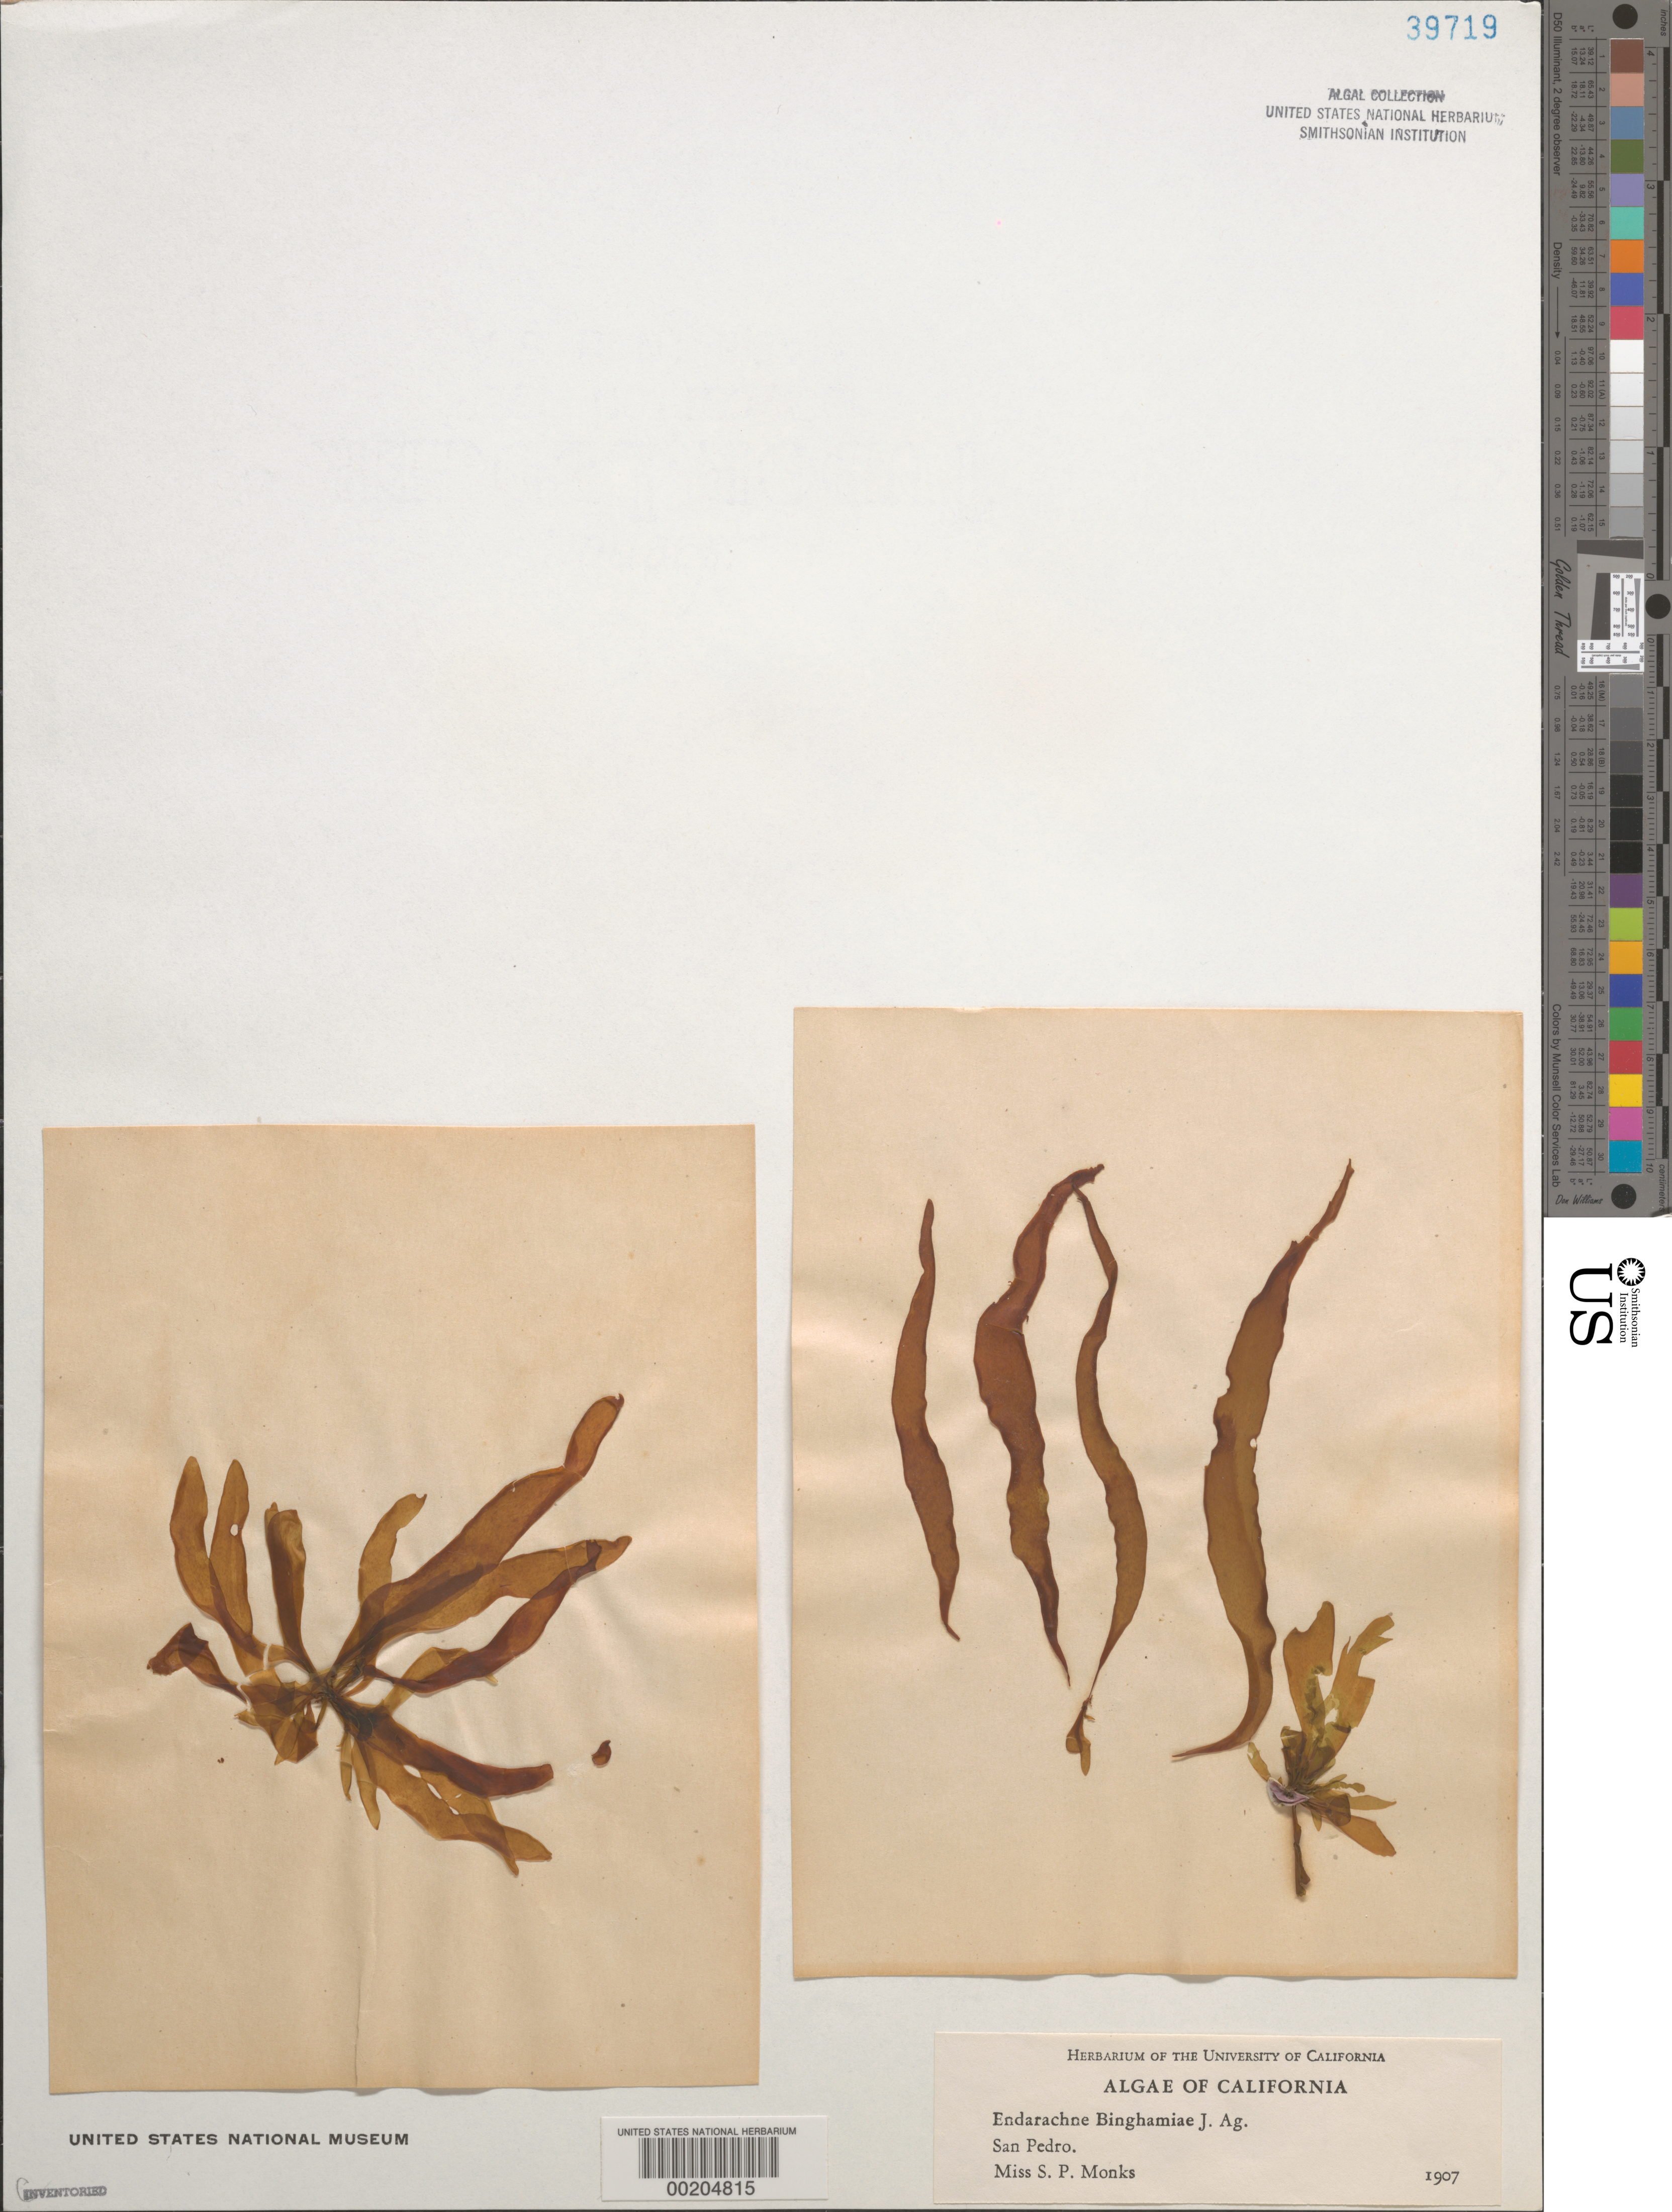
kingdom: Chromista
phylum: Ochrophyta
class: Phaeophyceae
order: Scytosiphonales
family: Scytosiphonaceae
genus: Petalonia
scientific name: Petalonia binghamiae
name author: (J. Agardh) K.L.Vinogr.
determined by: Algae name updating Project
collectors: S. Monks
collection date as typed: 1907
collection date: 1907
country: United States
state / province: California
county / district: Los Angeles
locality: San Pedro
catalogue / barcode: US 39719